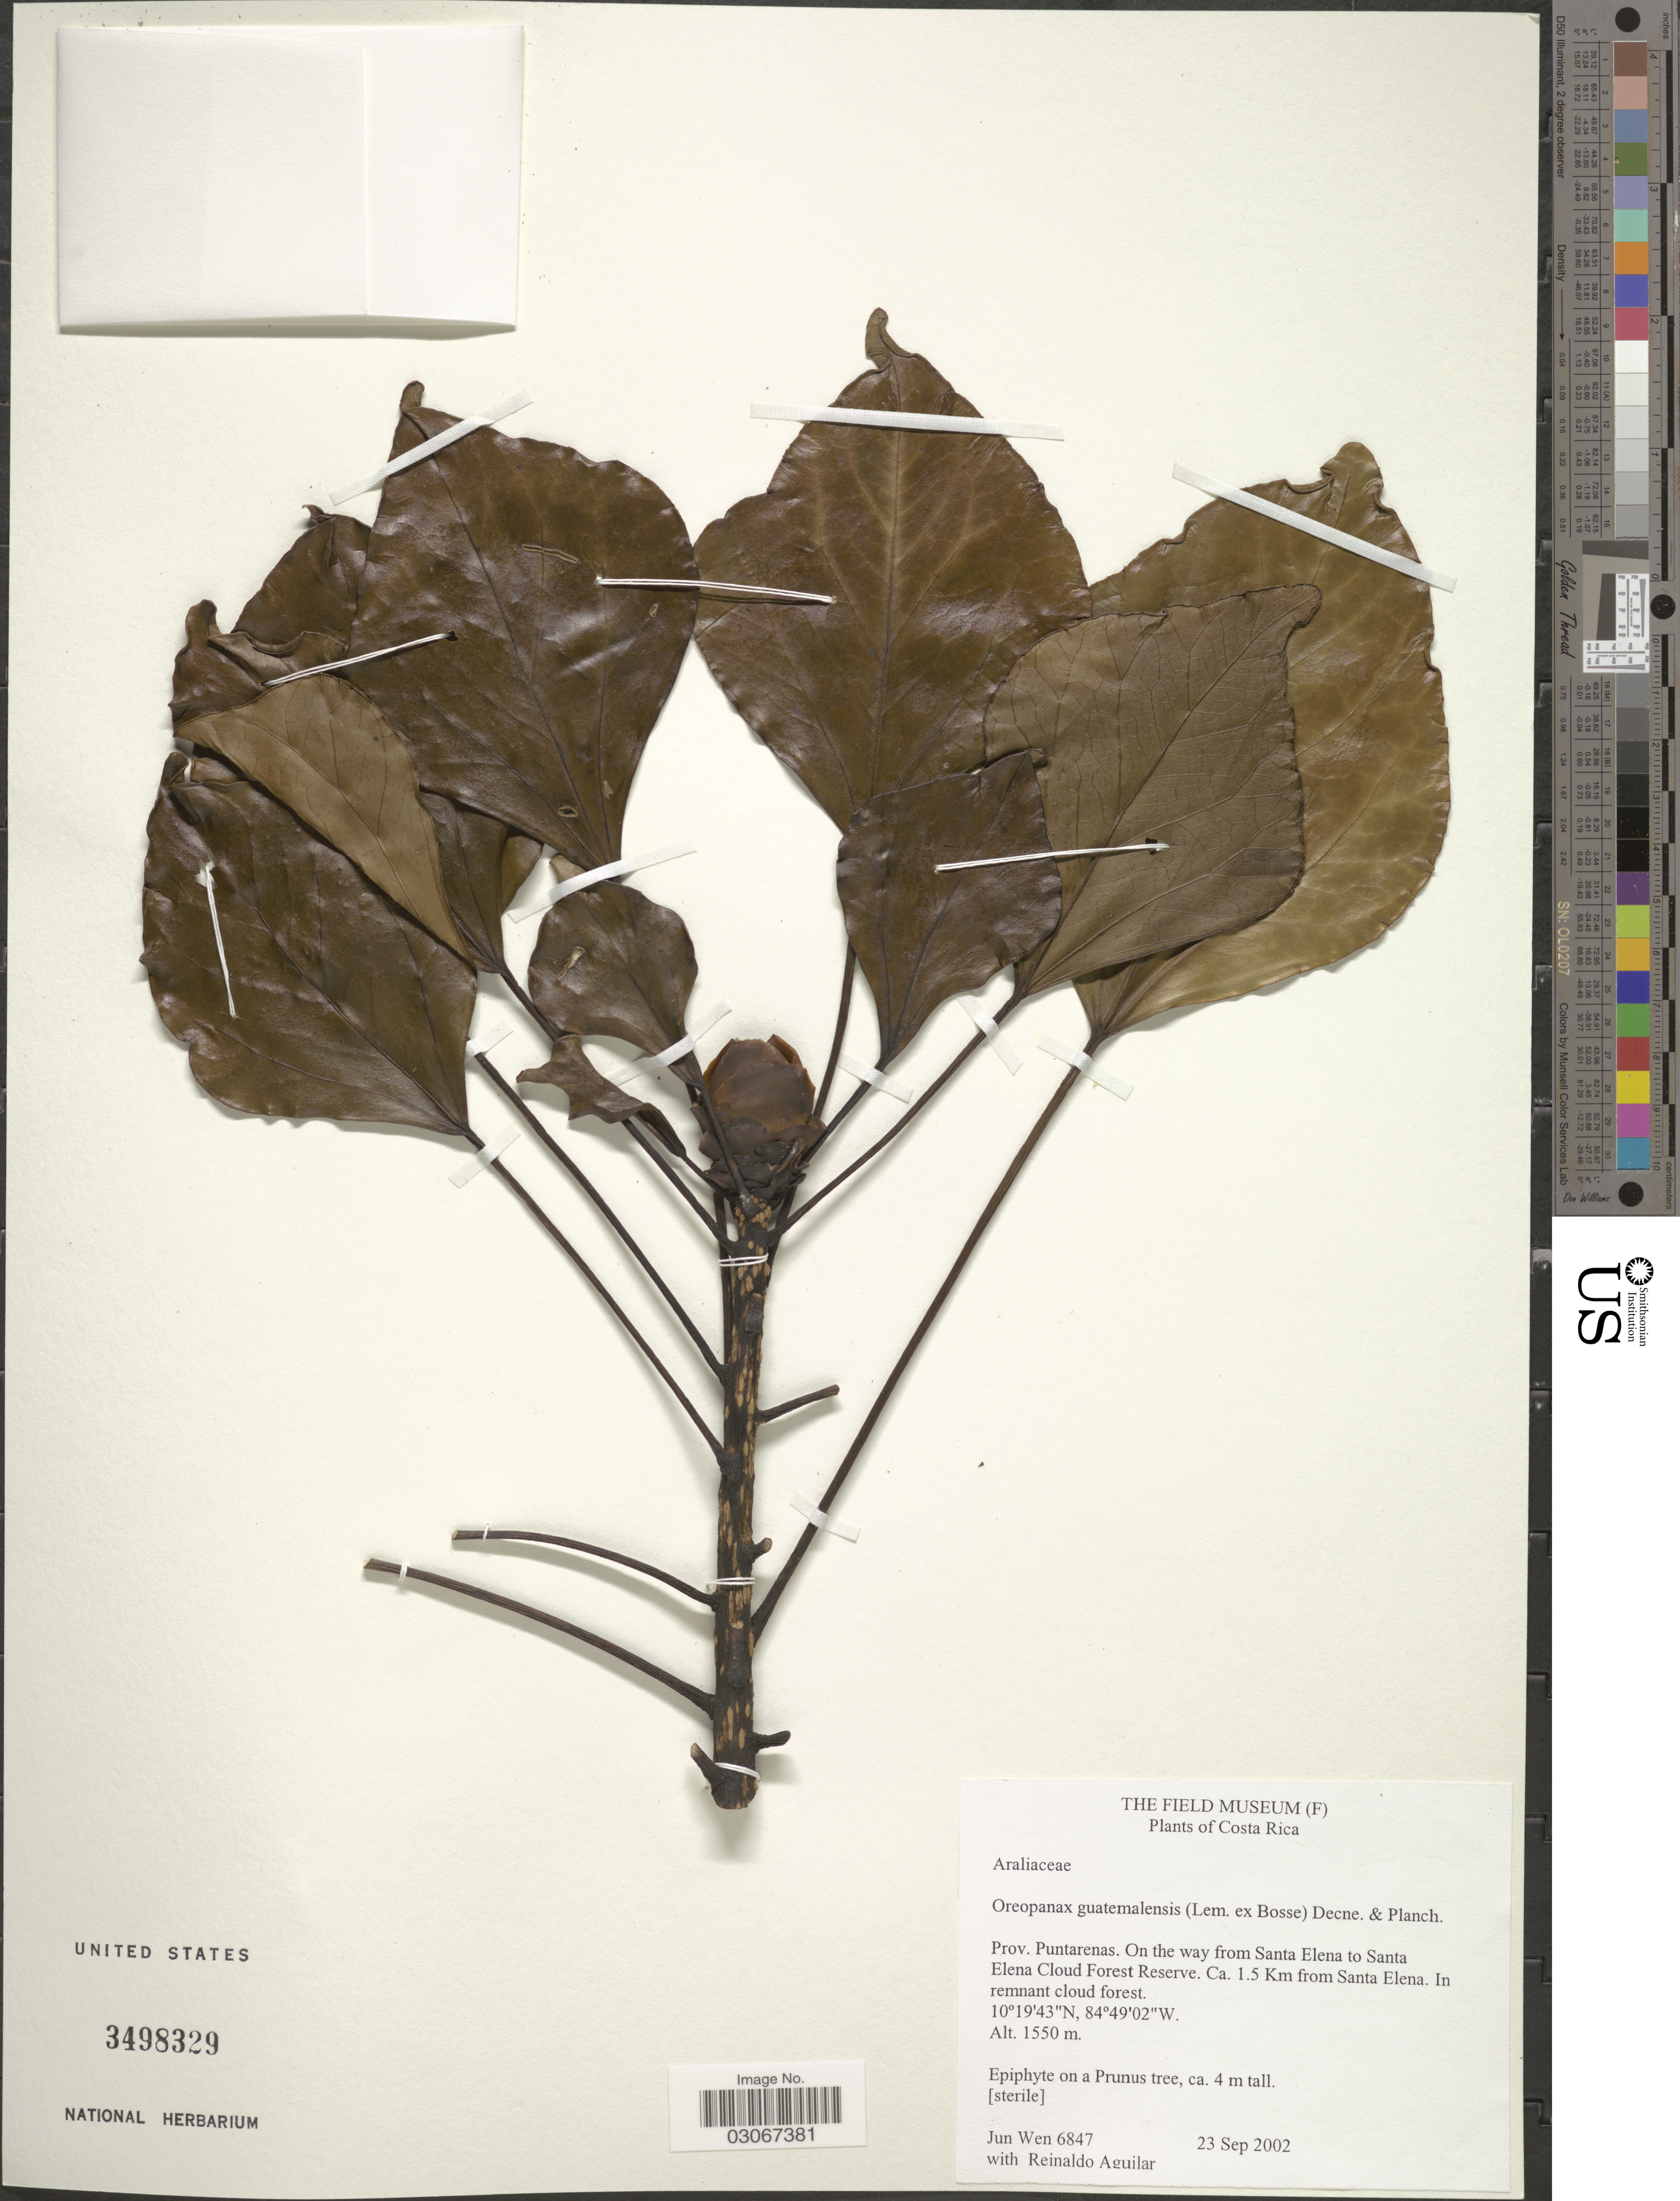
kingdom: Plantae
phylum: Tracheophyta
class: Magnoliopsida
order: Apiales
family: Araliaceae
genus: Oreopanax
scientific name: Oreopanax guatemalensis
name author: Decne. & Planch.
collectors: J. Wen & R. Aguilar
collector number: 6847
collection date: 2002-09-23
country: Costa Rica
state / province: Puntarenas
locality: On the way from Santa Elena to Santa Elena Cloud Forest Reserve, Ca. 1.5 Km from Santa Elena.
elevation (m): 1550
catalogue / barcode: US 3498329